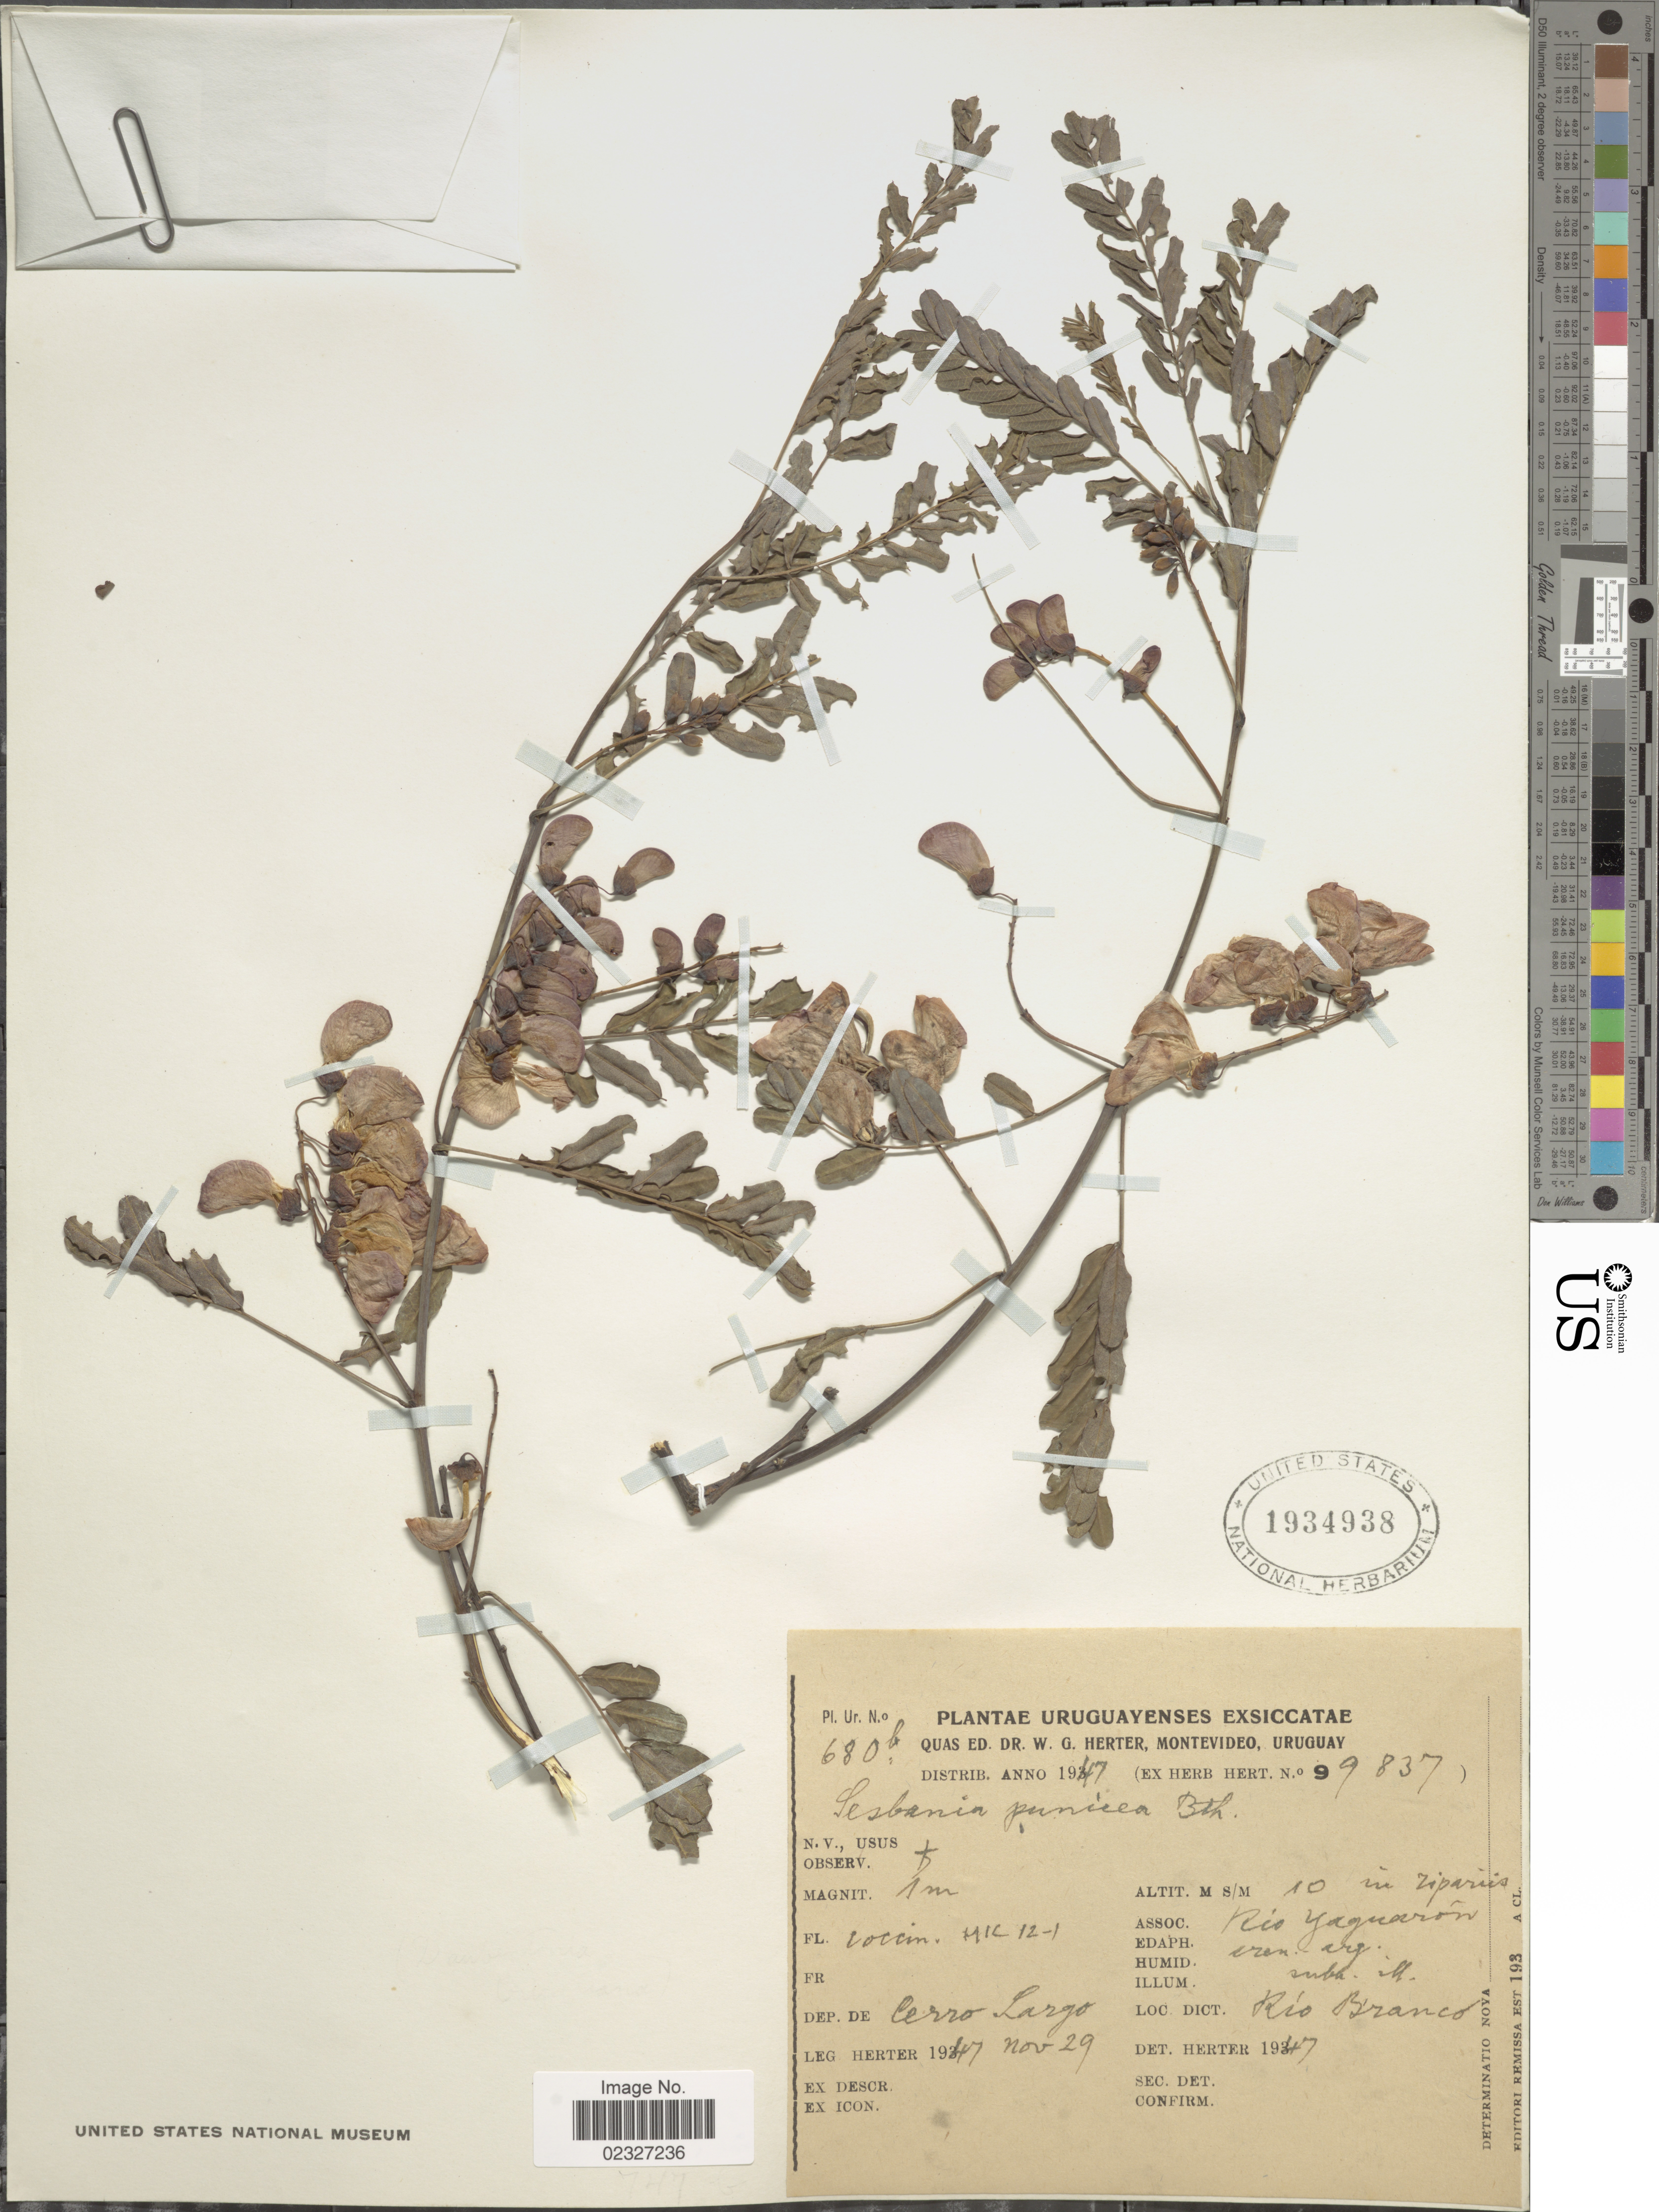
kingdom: Plantae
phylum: Tracheophyta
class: Magnoliopsida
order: Fabales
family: Fabaceae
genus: Sesbania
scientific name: Sesbania punicea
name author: (Cav.) Benth.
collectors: W. G. Herter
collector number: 680b/99837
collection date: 1947-11-29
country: Uruguay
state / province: Cerro Largo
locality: Dep de Cerro Largo, Rio Branco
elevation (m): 10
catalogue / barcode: US 1934938